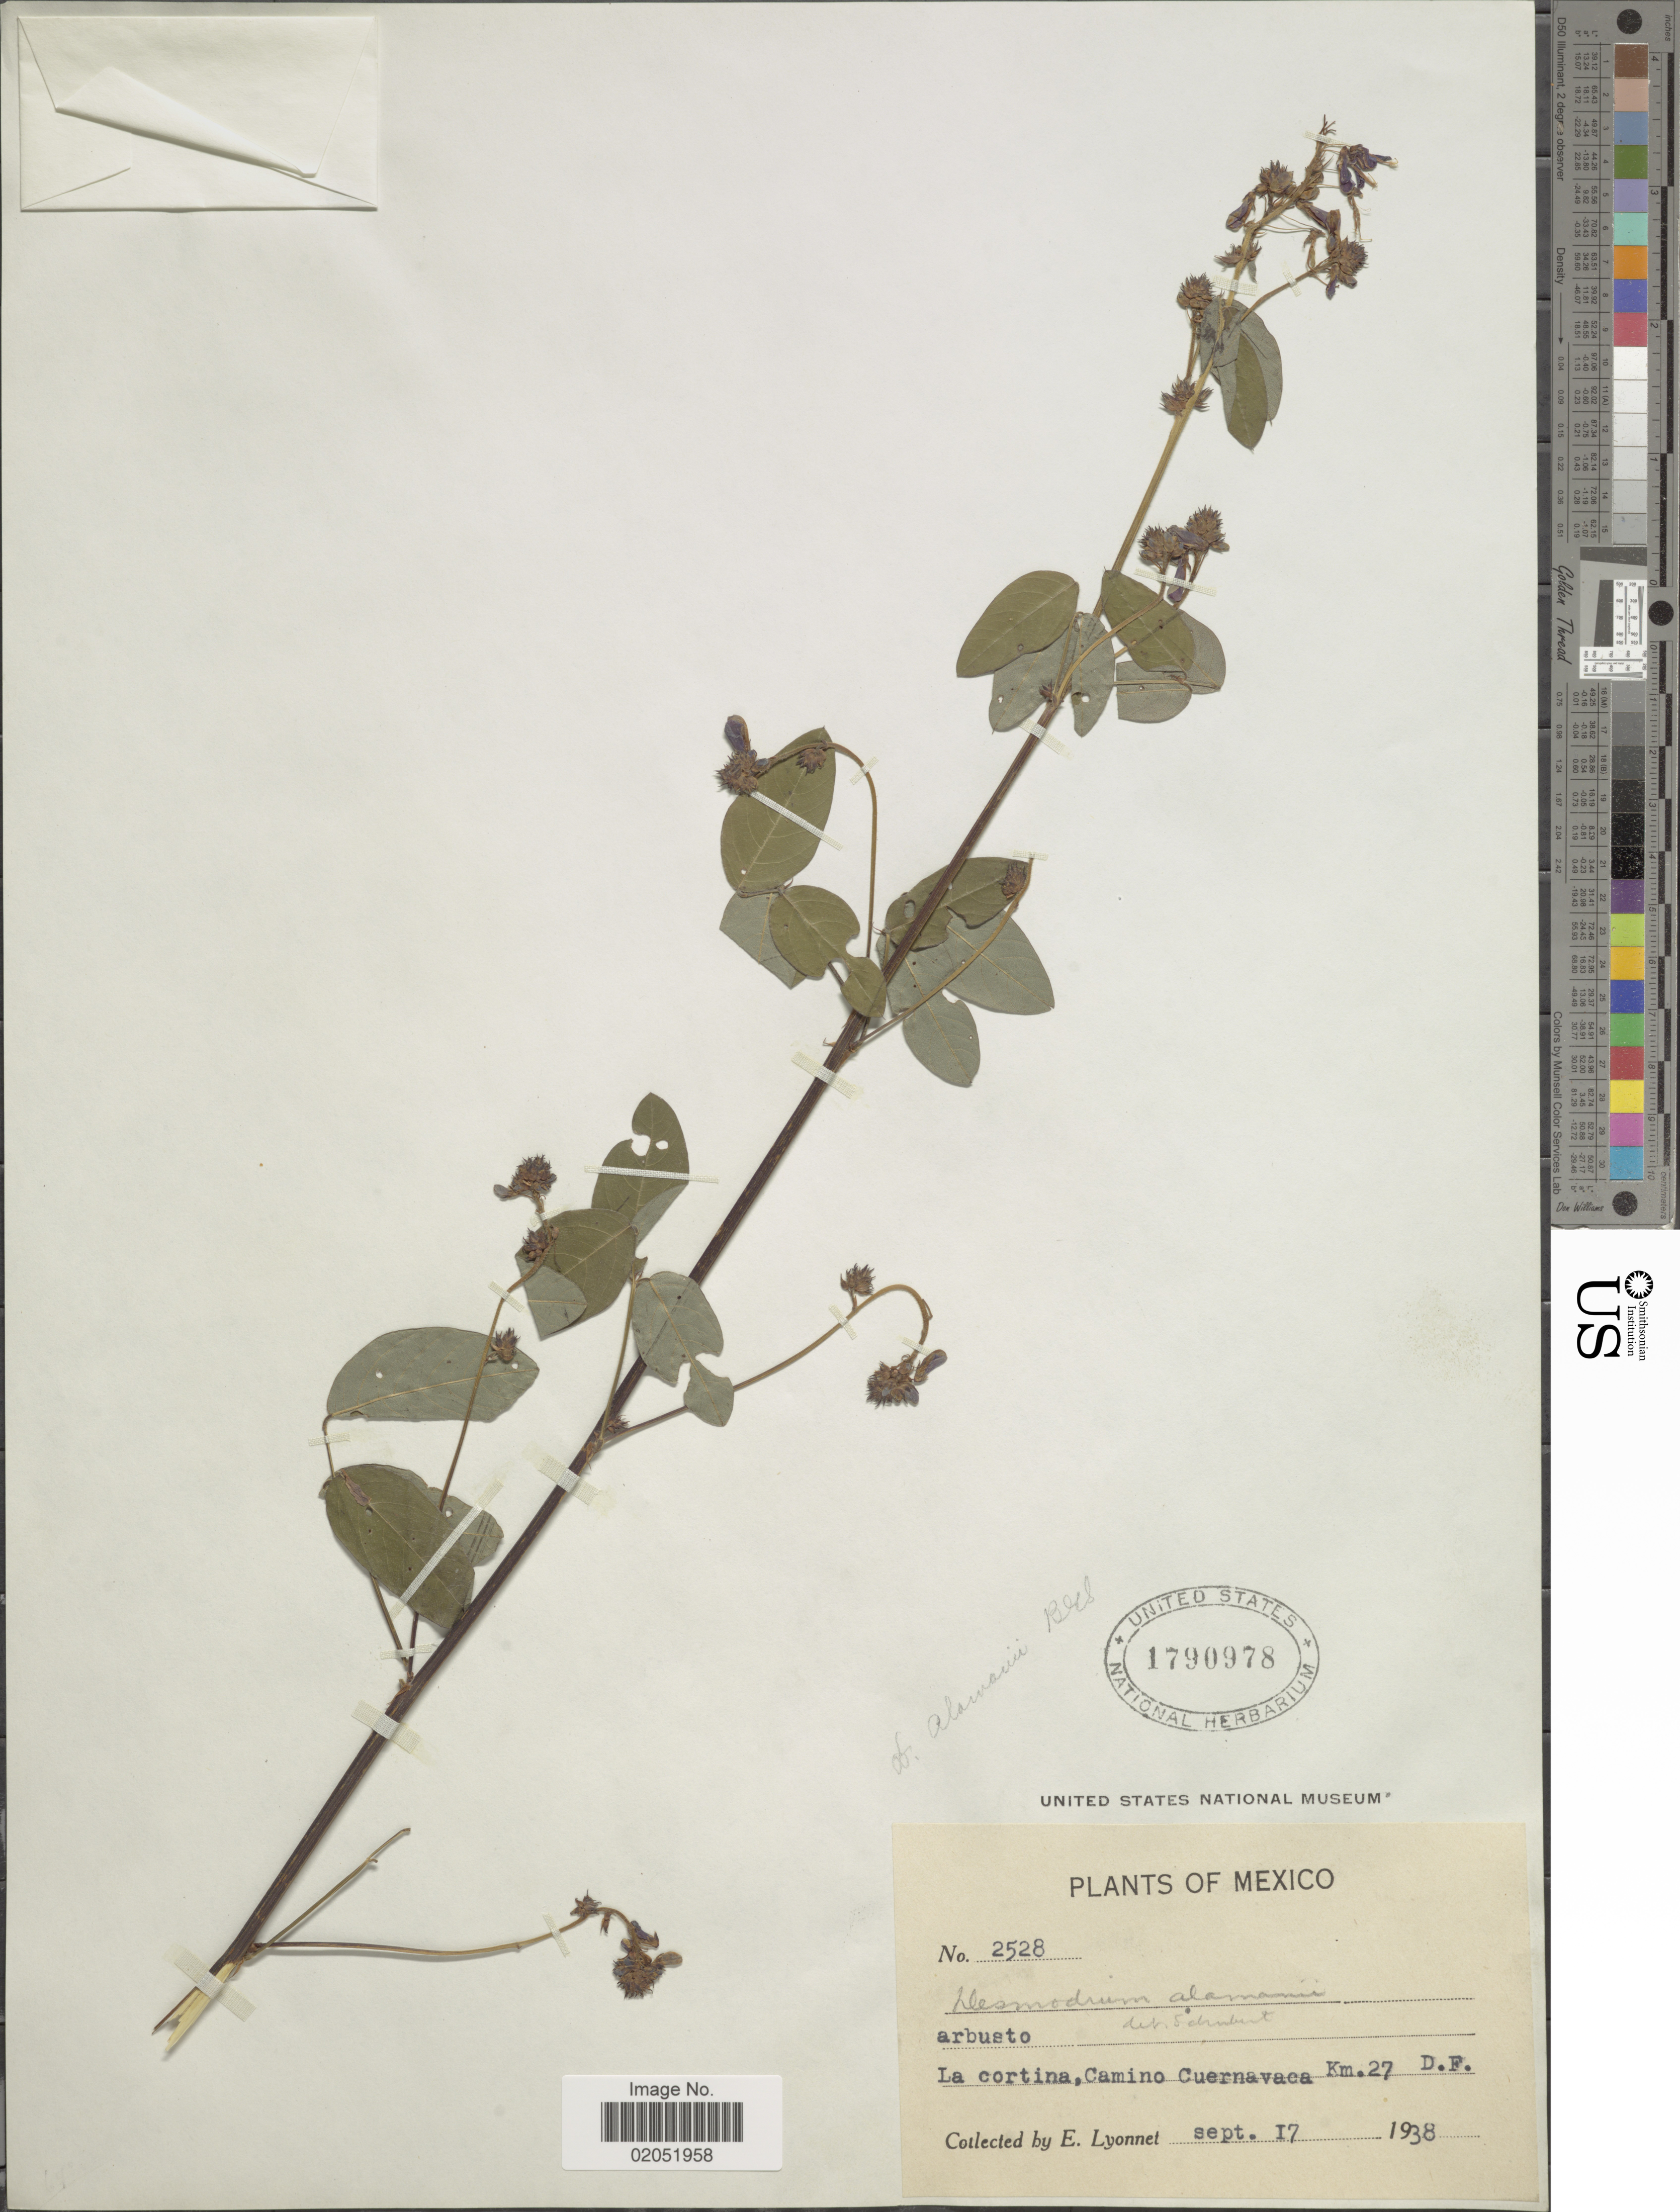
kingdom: Plantae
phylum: Tracheophyta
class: Magnoliopsida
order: Fabales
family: Fabaceae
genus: Desmodium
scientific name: Desmodium alamanii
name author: DC.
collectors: E. Lyonnet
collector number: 2528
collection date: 1938-09-17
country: Mexico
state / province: Distrito Federal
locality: La Cortina, Camino Cuernavaca Km.27 D.F.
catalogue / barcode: US 1790978